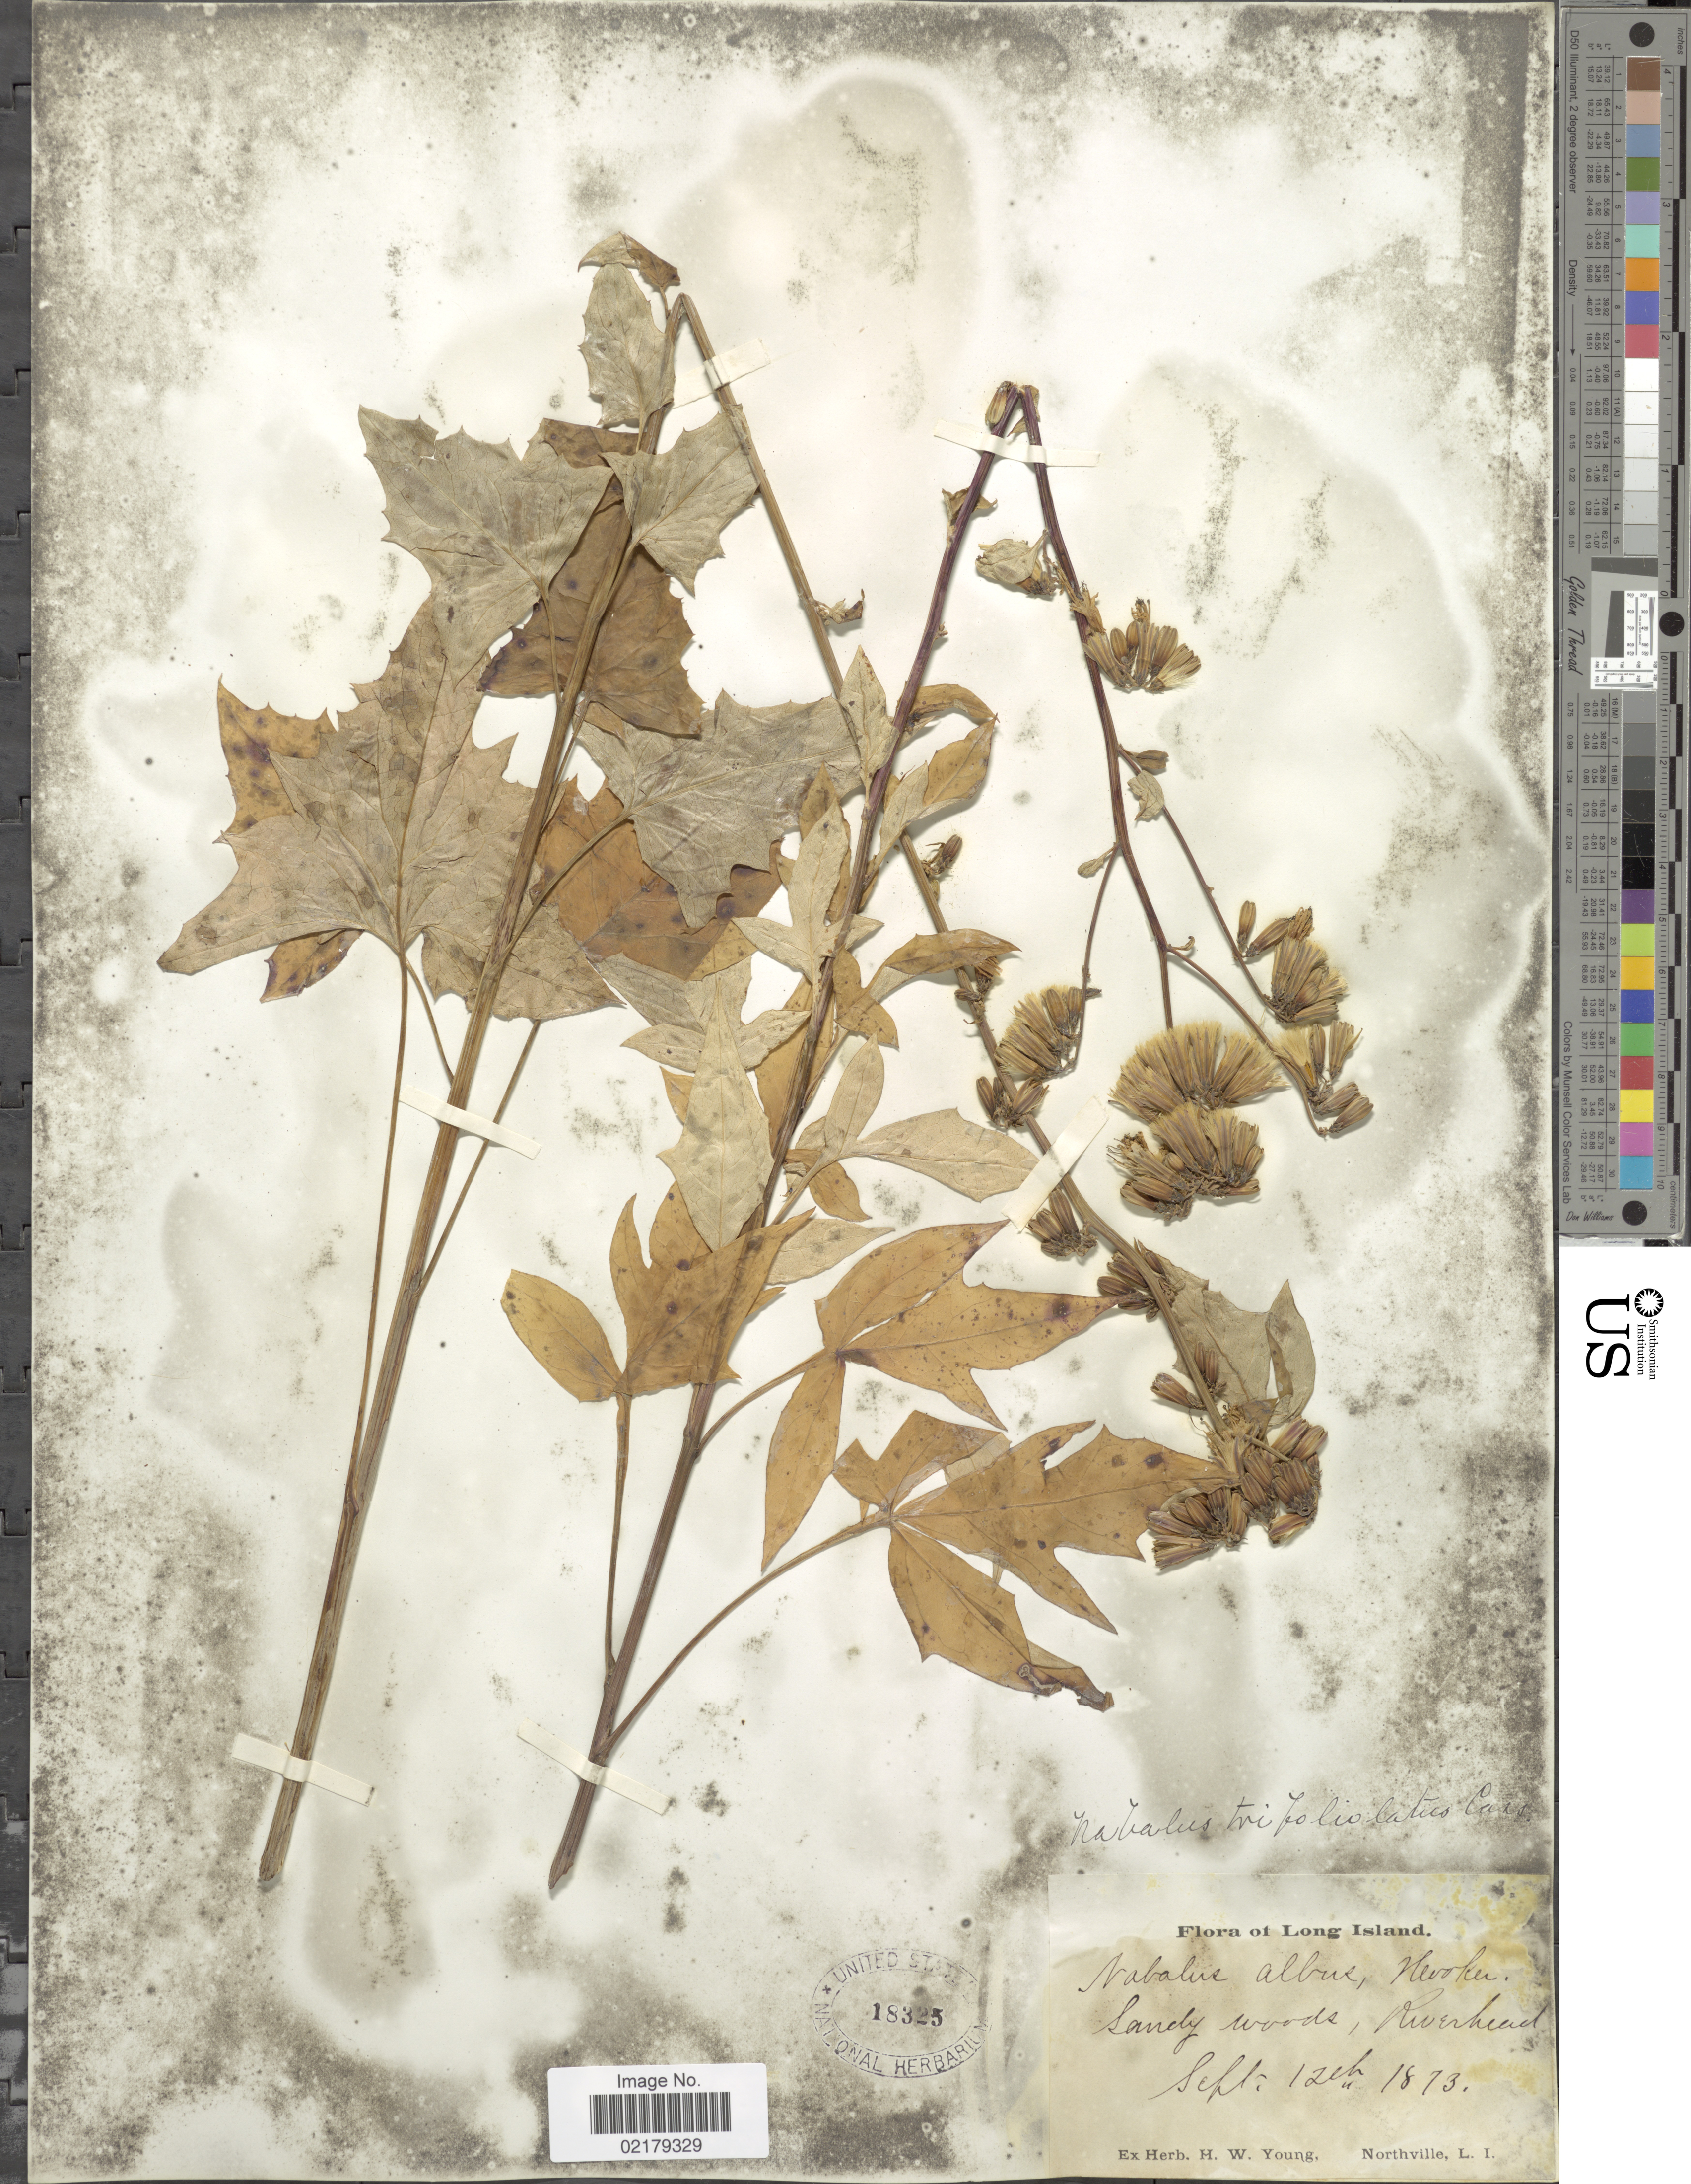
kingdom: Plantae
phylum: Tracheophyta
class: Magnoliopsida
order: Asterales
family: Asteraceae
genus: Nabalus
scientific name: Nabalus trifoliolatus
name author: Cass.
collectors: ex herb. H.W. Young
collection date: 1873-09-12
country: United States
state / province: New York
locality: Sandy woods, Riverhead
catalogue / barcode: US 18325